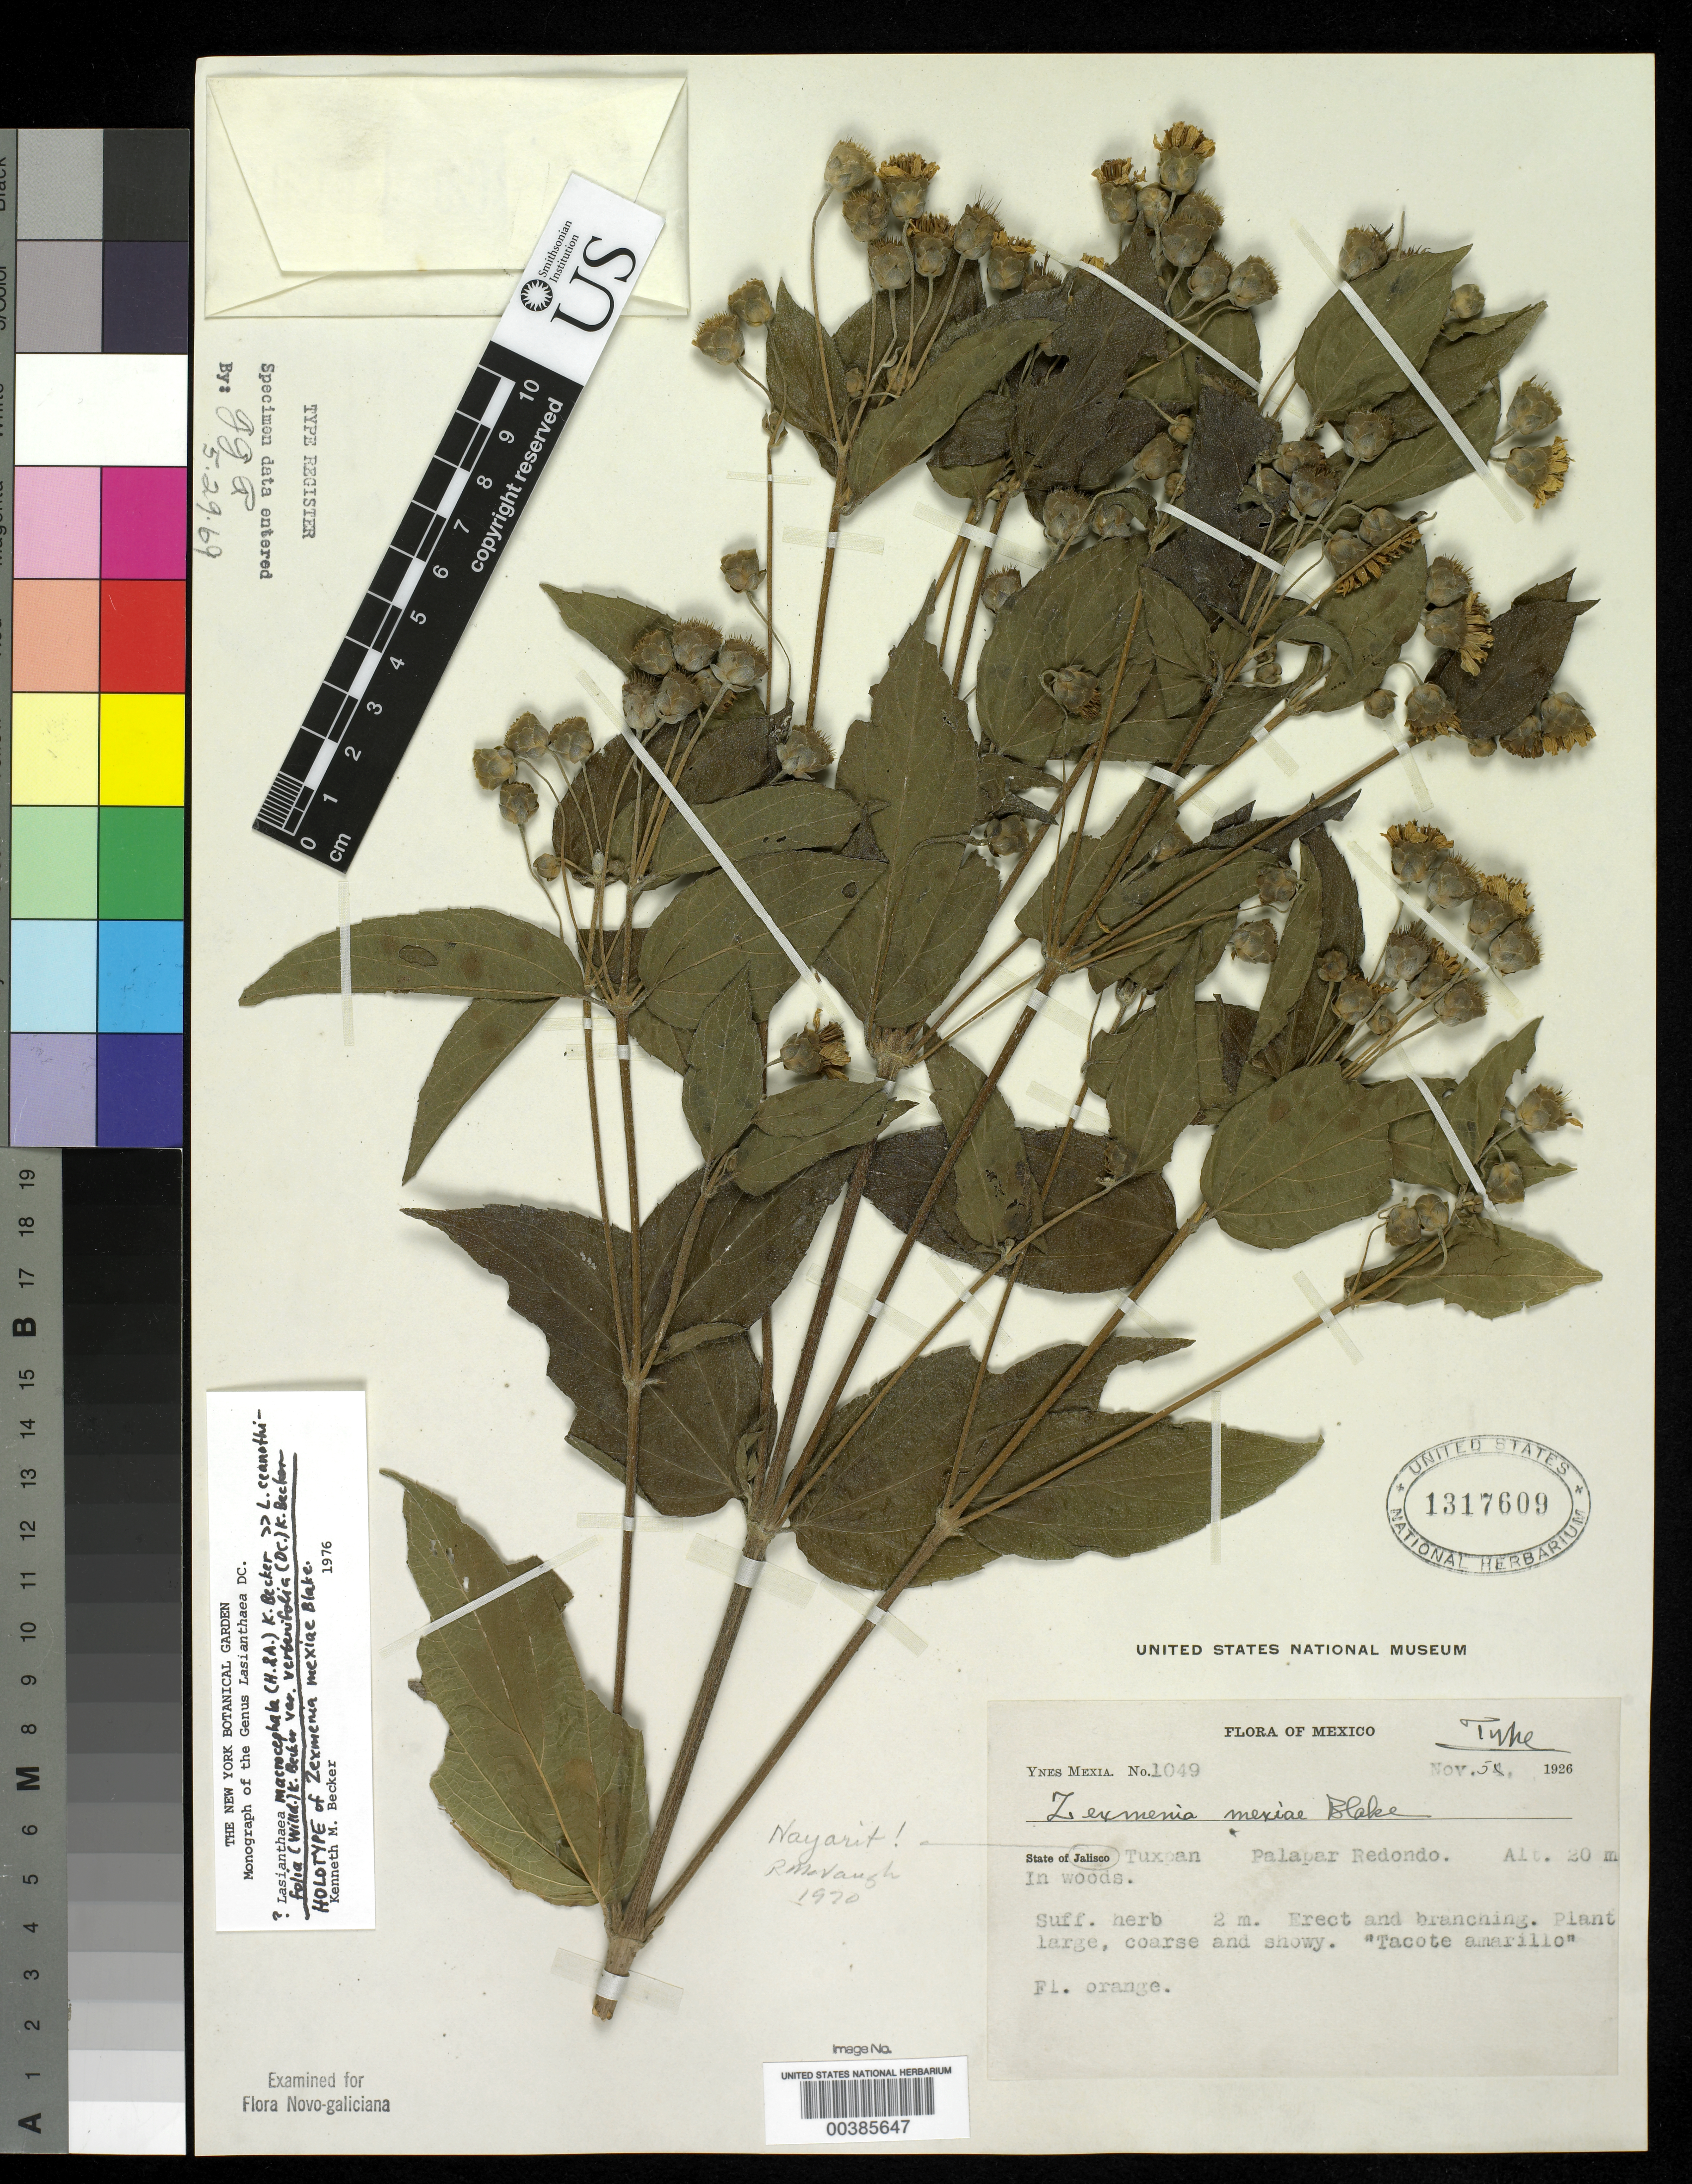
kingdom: Plantae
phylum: Tracheophyta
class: Magnoliopsida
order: Asterales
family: Asteraceae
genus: Zexmenia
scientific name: Zexmenia mexiae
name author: S.F. Blake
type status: Holotype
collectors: Y. Mexia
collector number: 1049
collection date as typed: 05 Nov 1926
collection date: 1926-11-05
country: Mexico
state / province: Jalisco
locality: Palapar Redondo, Tuxpan.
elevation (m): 20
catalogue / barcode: US 1317609